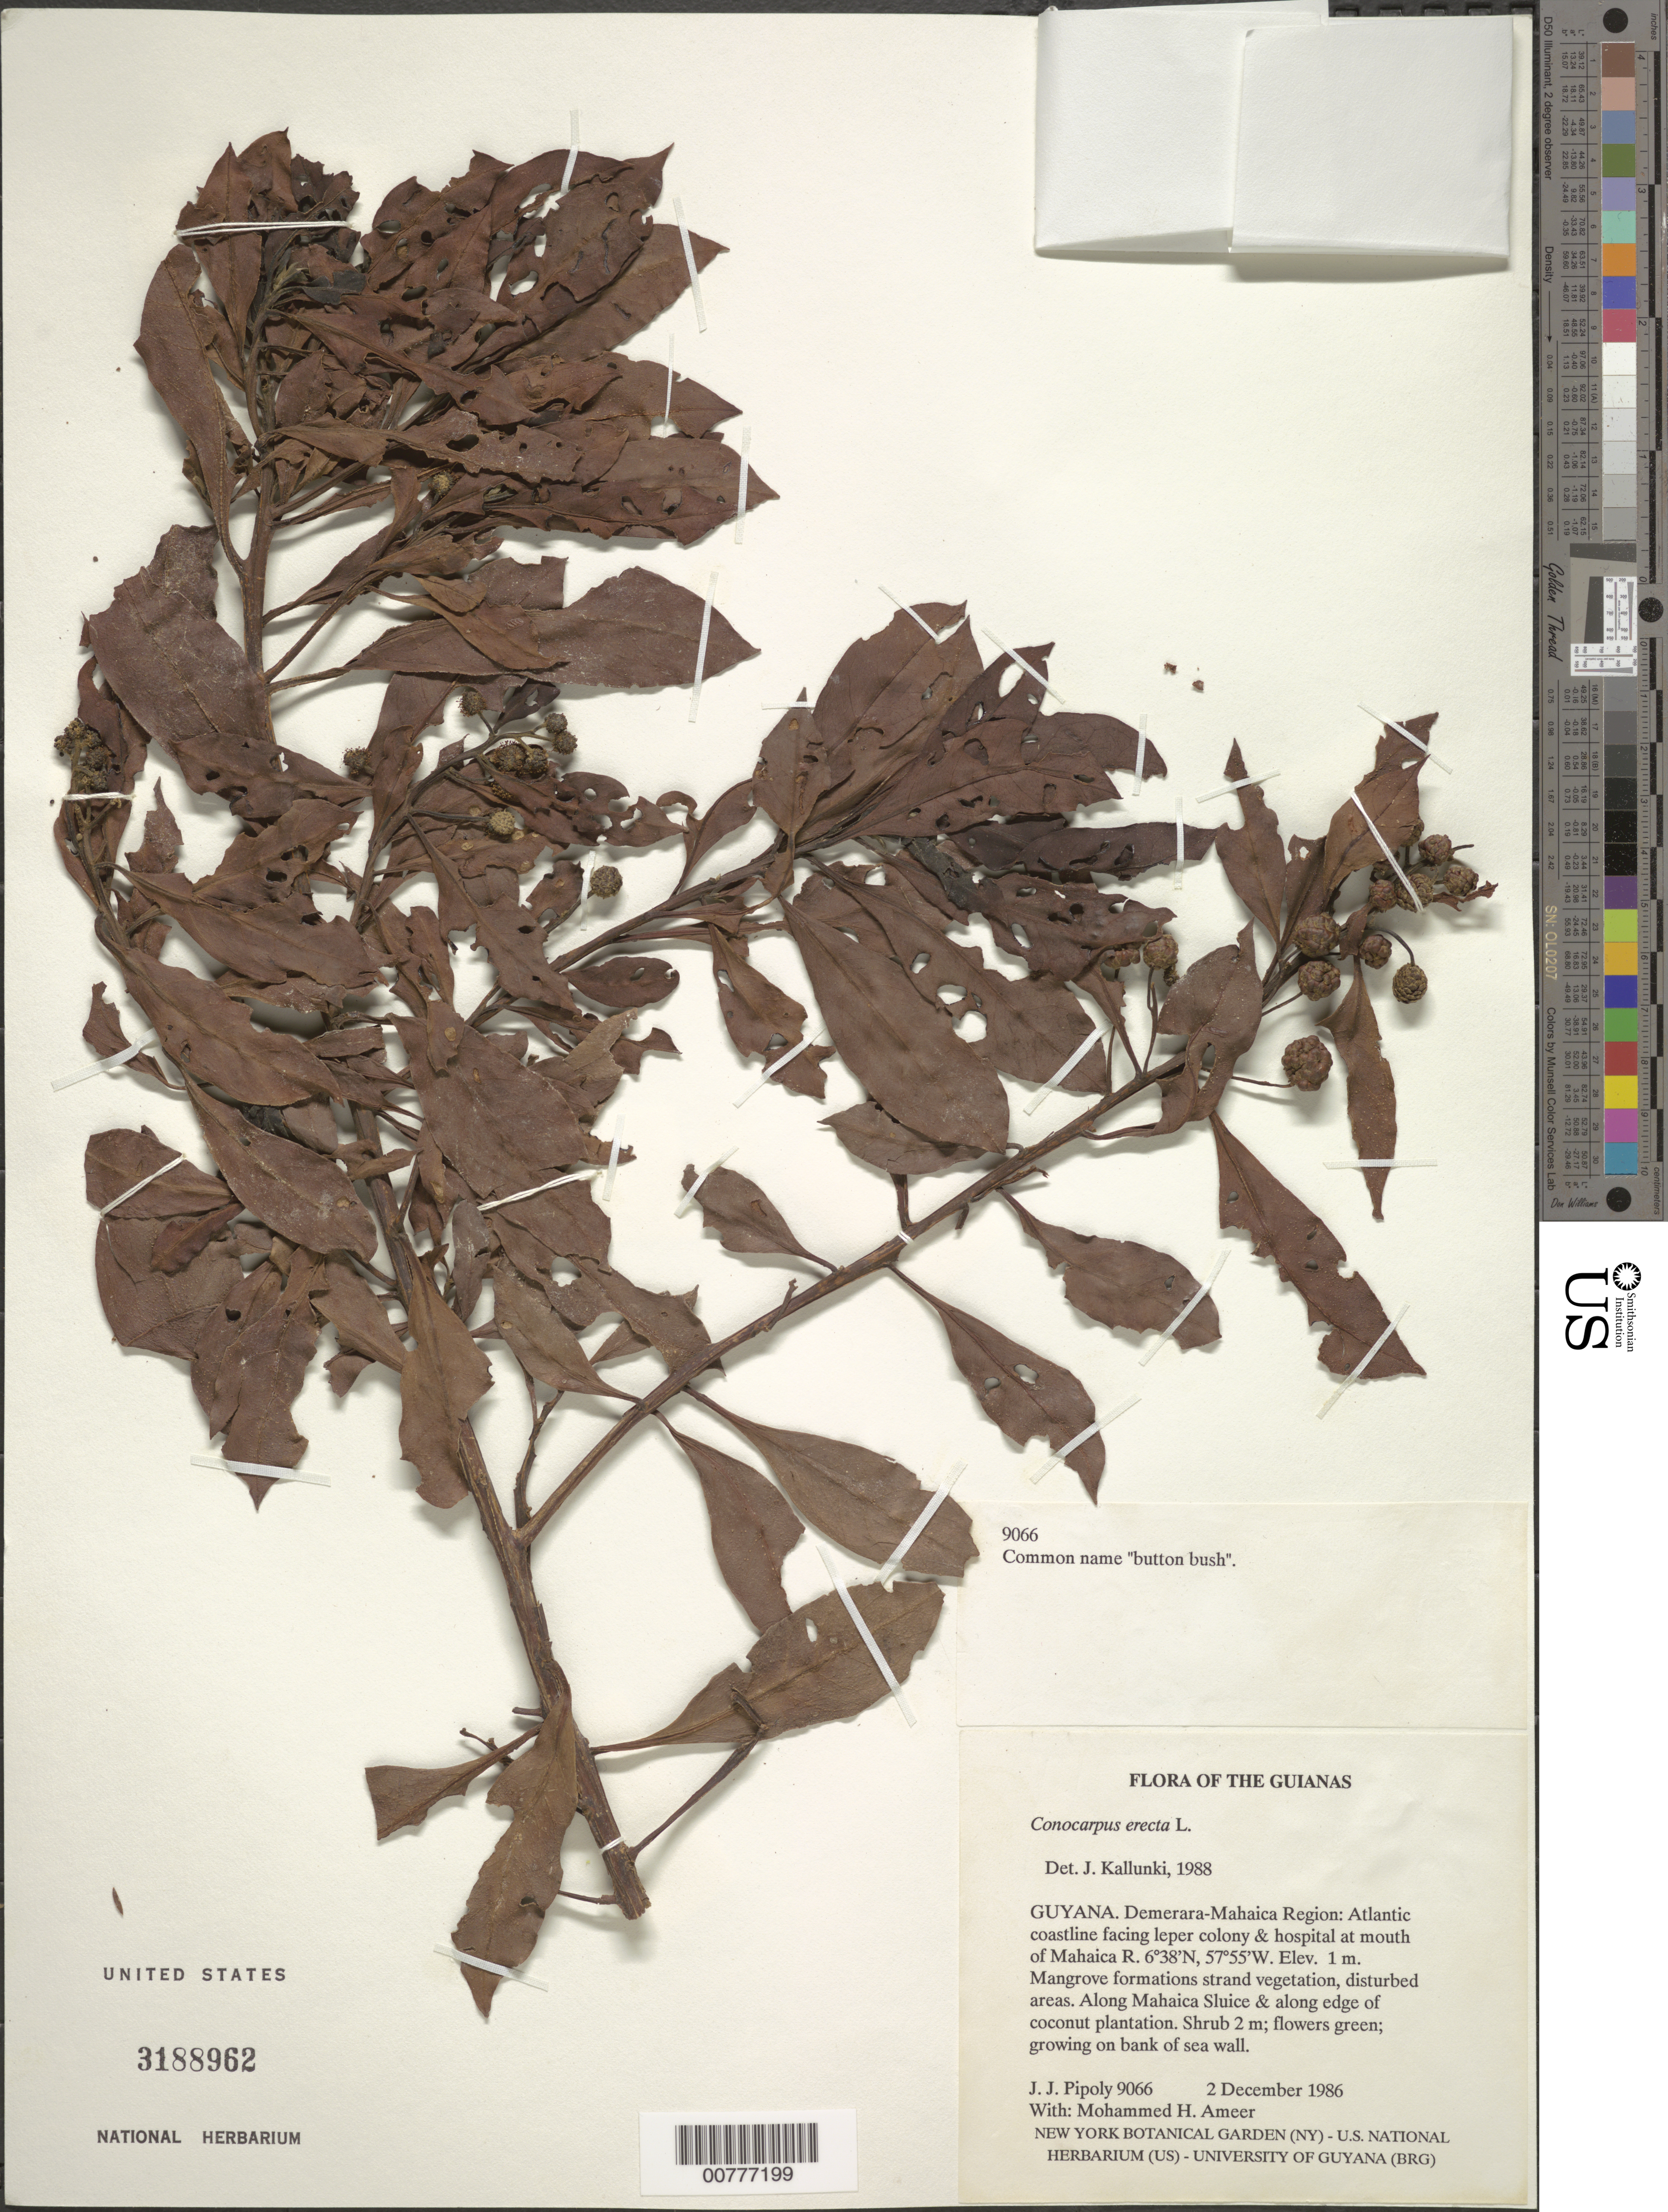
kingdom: Plantae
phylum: Tracheophyta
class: Magnoliopsida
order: Myrtales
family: Combretaceae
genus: Conocarpus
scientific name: Conocarpus erectus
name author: L.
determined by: Kallunki, Jacquelyn A.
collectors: J. J. Pipoly & M. Ameer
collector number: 9066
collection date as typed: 2 December 1986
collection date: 1986-12-02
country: Guyana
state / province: Demerara-Mahaica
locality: Atlantic coastline facing leper colony & hospital at mouth of Mahaica R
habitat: Mangrove formations strand vegetation, disturbed areas. Along Mahaica Sluice & along edge of coconut plantation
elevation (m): -6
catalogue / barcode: US 3188962